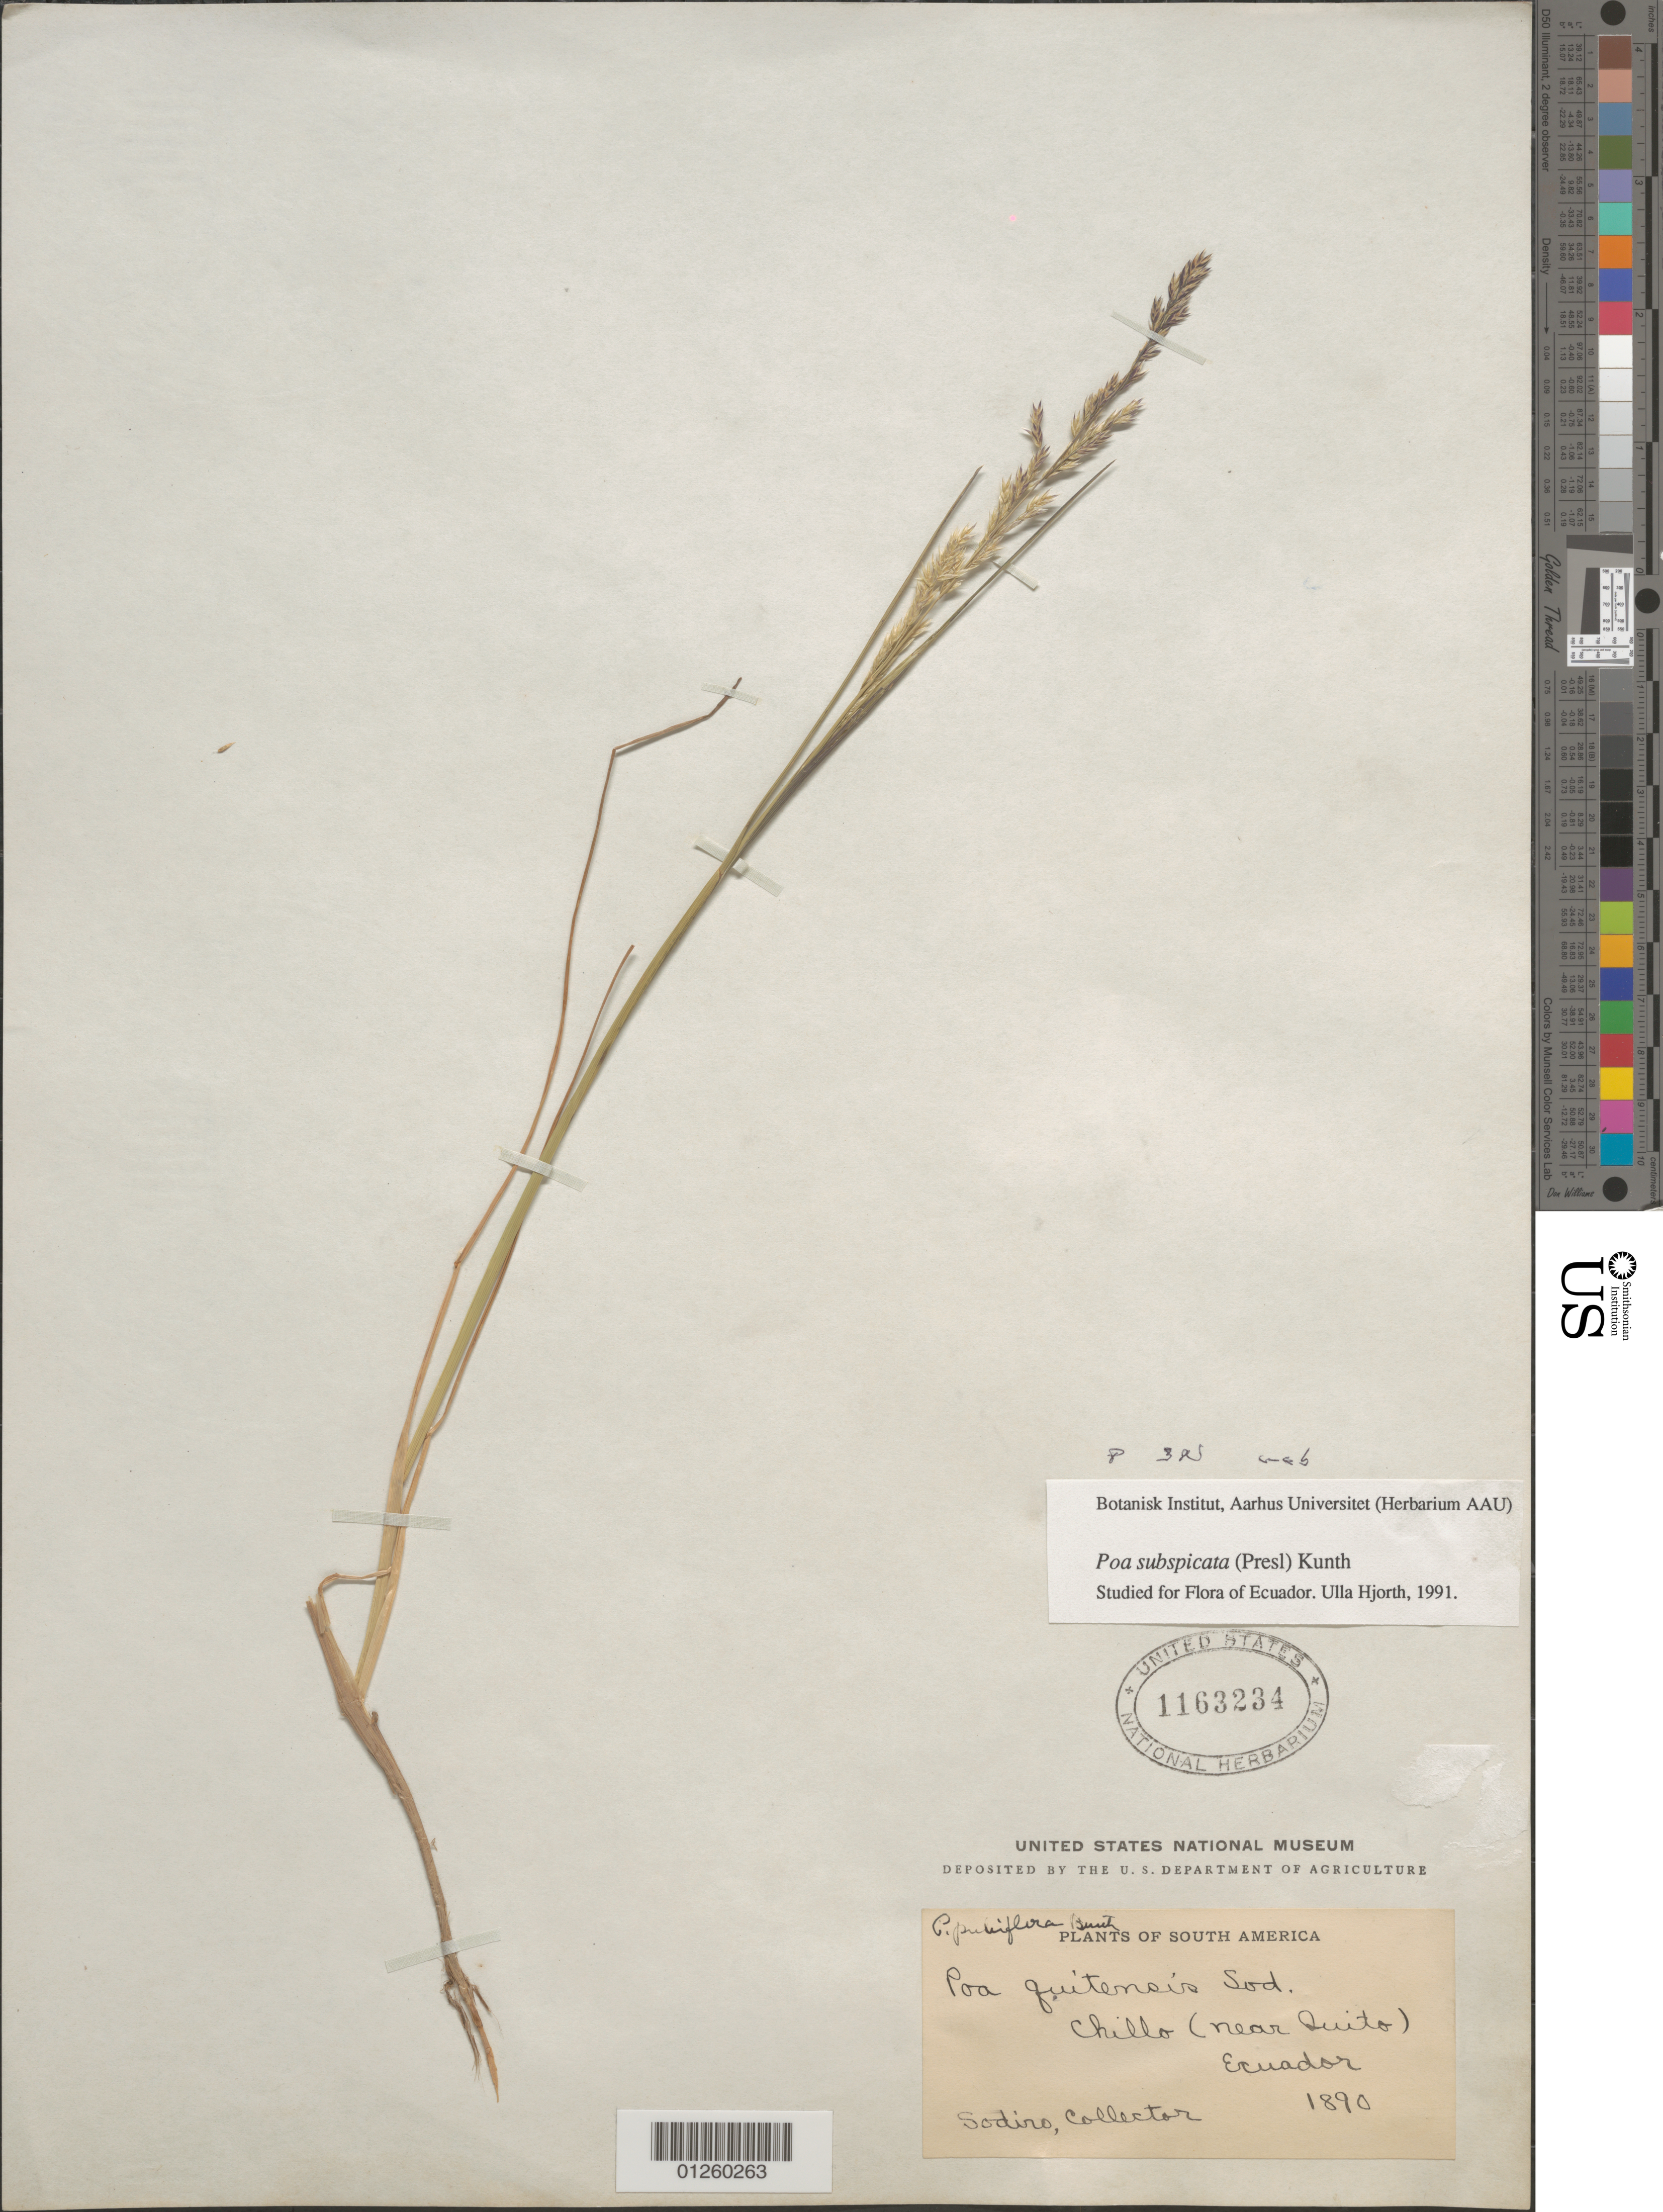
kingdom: Plantae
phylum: Tracheophyta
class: Liliopsida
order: Poales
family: Poaceae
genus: Poa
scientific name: Poa subspicata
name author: (J. Presl) Kunth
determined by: Soreng, Robert J., Research Associate (BOT), Smithsonian Institution - National Museum of Natural History (UNITED STATES)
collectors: Sodiro, --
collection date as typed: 1890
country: Ecuador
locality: Chillo (near Quito)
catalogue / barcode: US 1163234